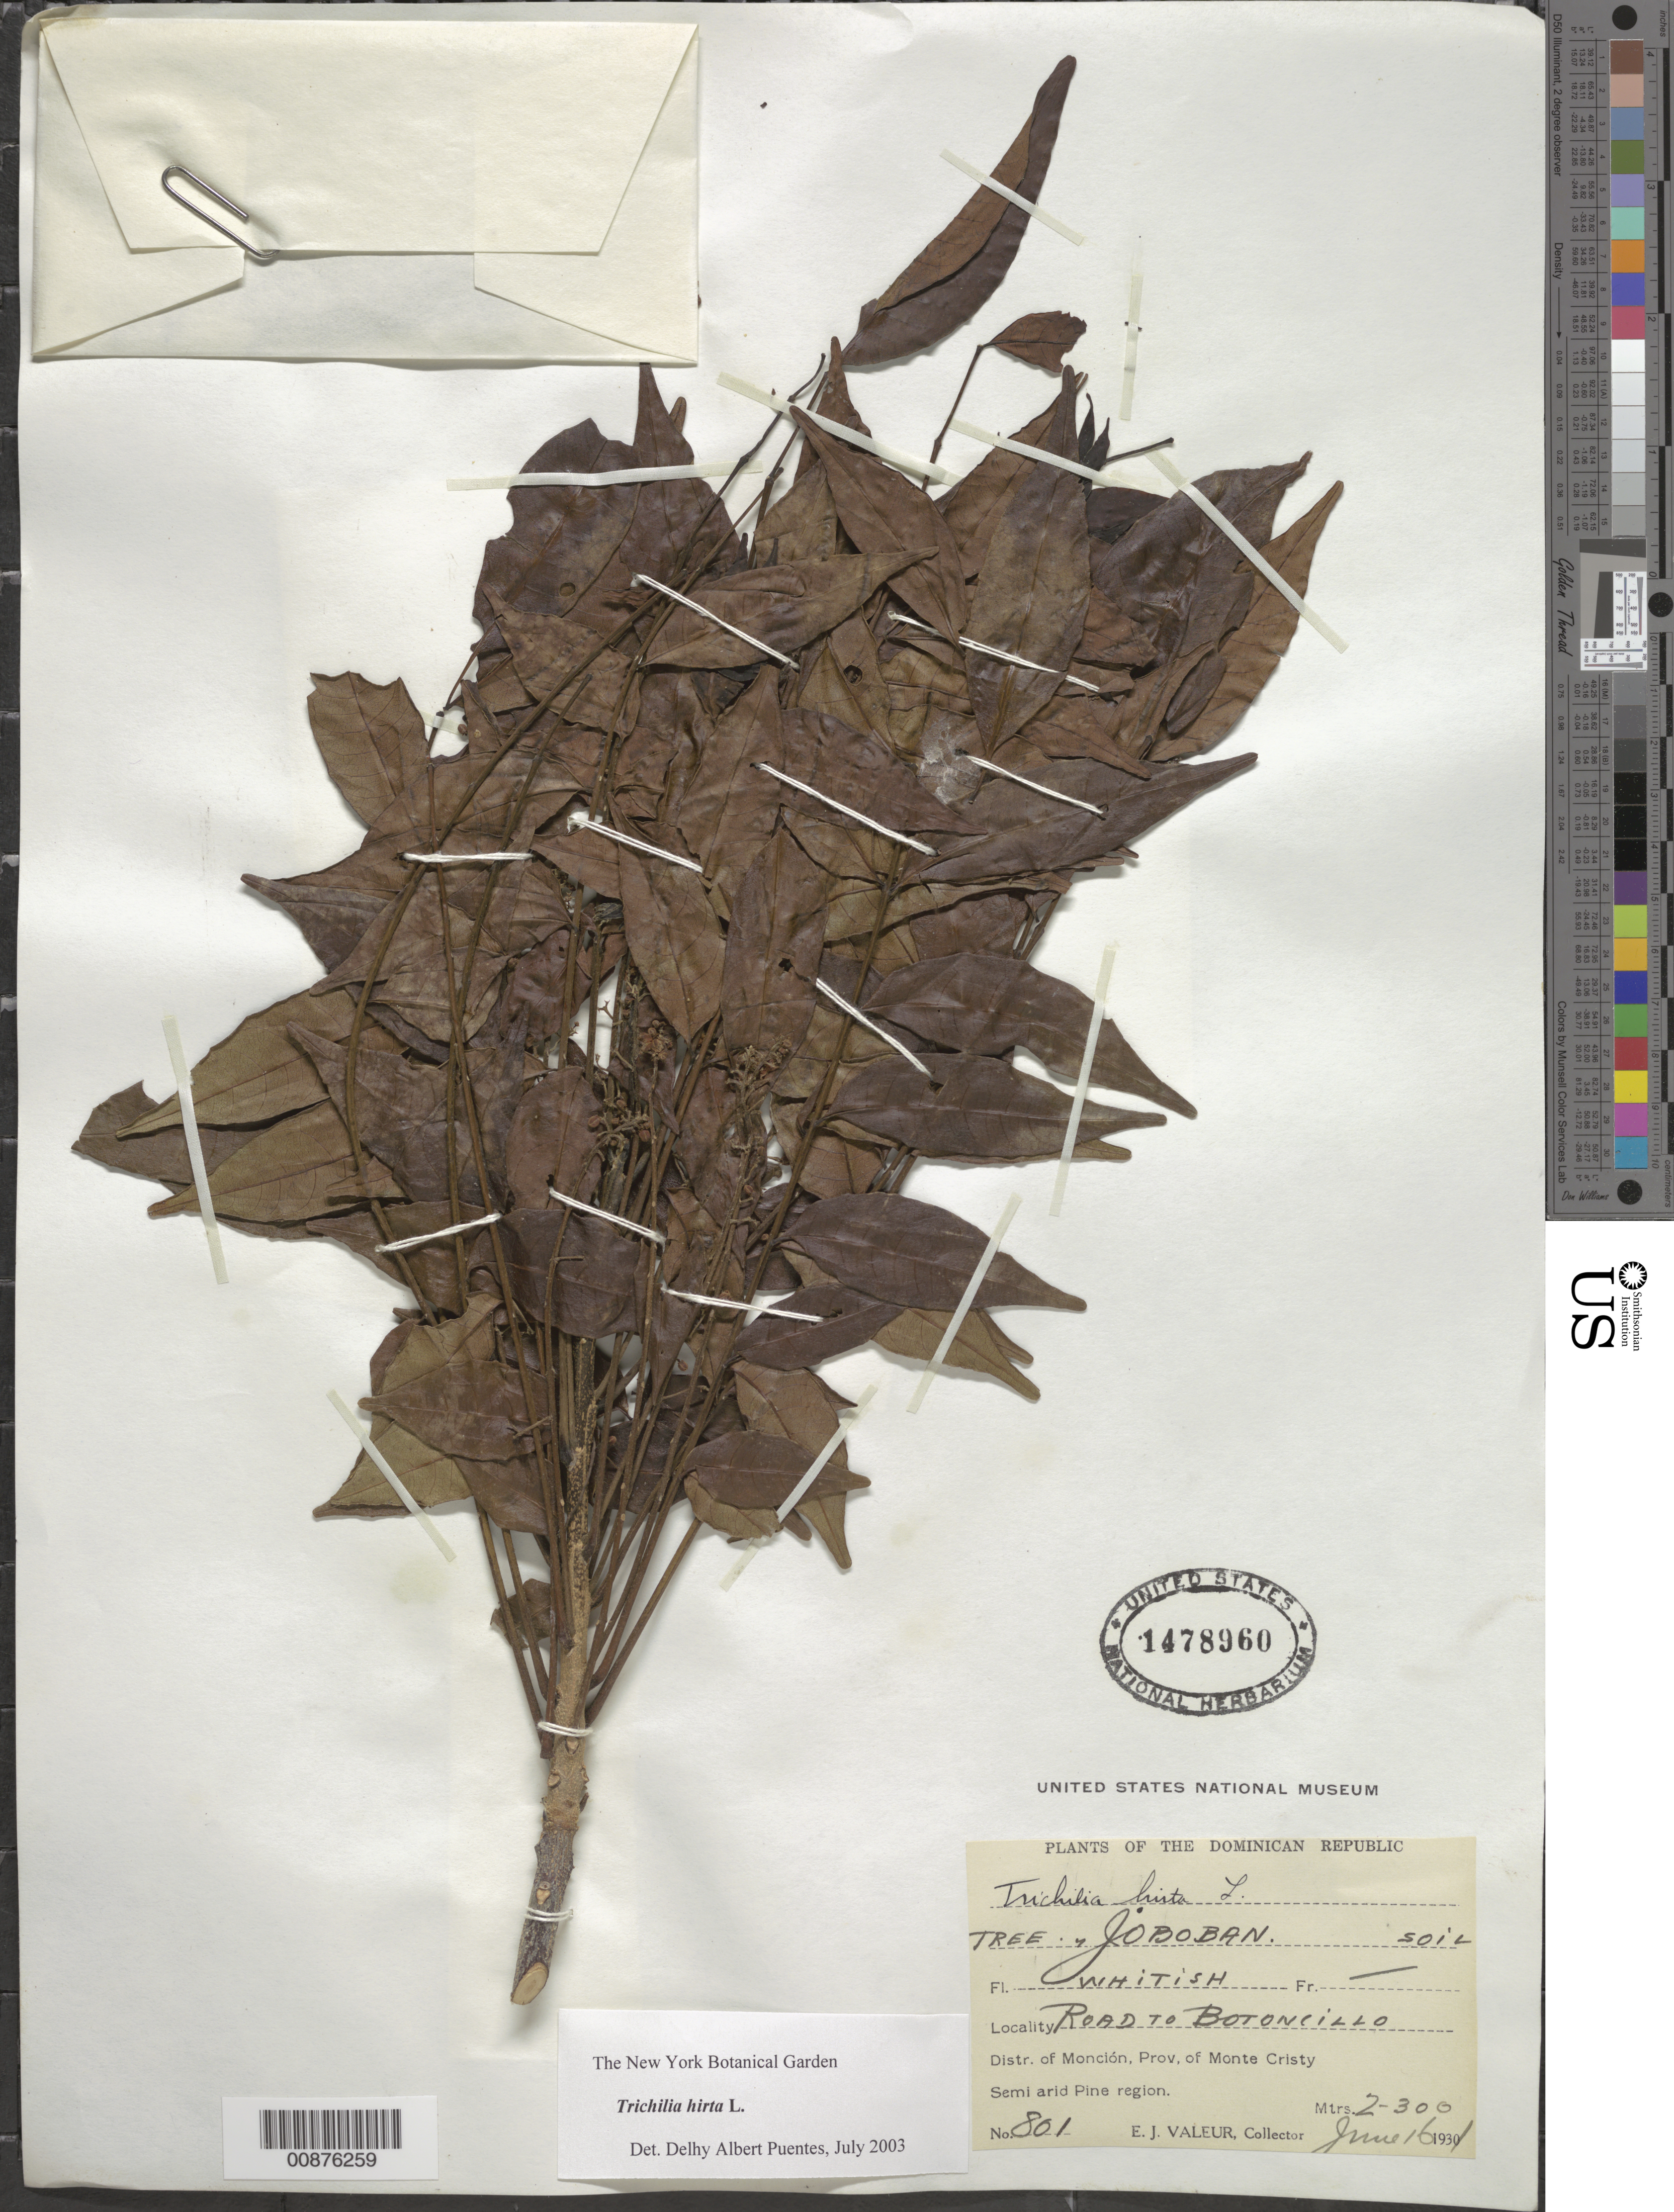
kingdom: Plantae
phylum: Tracheophyta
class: Magnoliopsida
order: Sapindales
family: Meliaceae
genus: Trichilia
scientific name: Trichilia hirta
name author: L.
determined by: Puentes, D. A.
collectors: E. Valeur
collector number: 801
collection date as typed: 16 Jun 1931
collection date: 1931-06-16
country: Dominican Republic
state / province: Monte Cristi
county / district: Monción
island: Hispaniola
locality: Road to Botoncillo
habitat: Soil, semi arid pine region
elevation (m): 200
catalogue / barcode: US 1478960